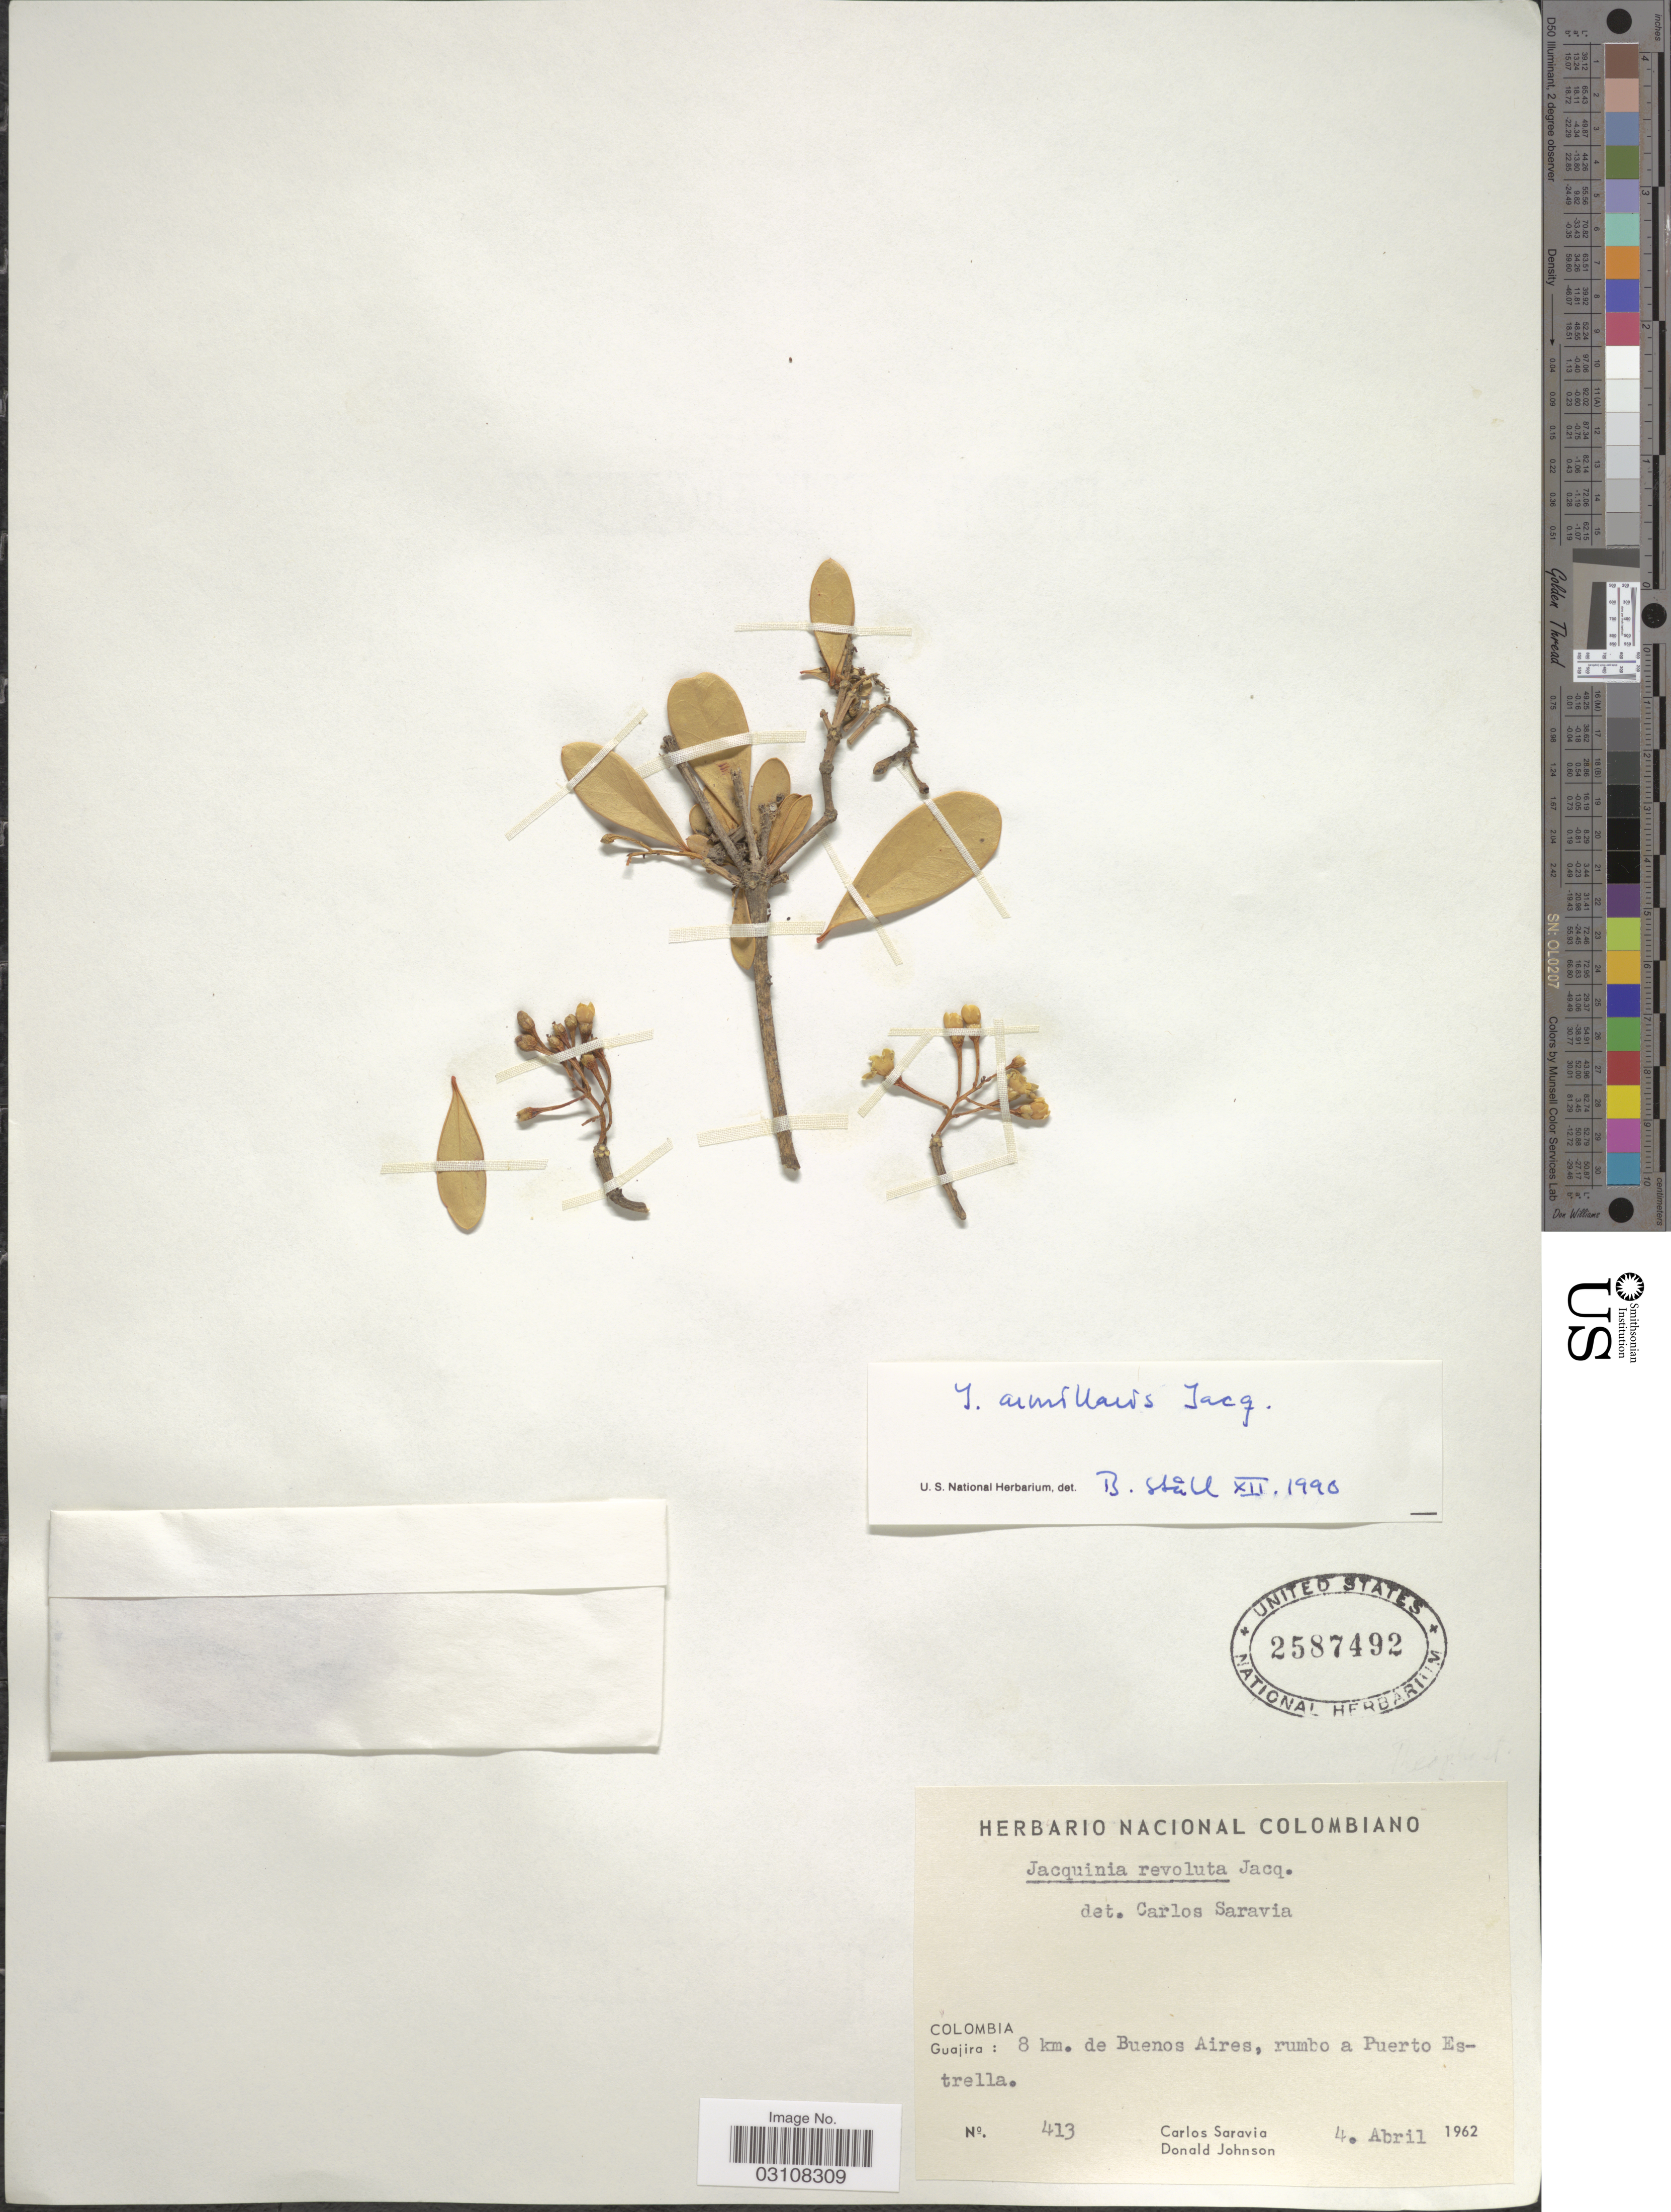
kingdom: Plantae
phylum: Tracheophyta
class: Magnoliopsida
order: Ericales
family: Primulaceae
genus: Jacquinia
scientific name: Jacquinia armillaris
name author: Jacq.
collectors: C. Saravia & D. Johnson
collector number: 413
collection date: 1962-04-04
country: Colombia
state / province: La Guajira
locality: Guajira: 8 km. de Buenos Aires, rumbo a Puerto Estrella.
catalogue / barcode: US 2587492